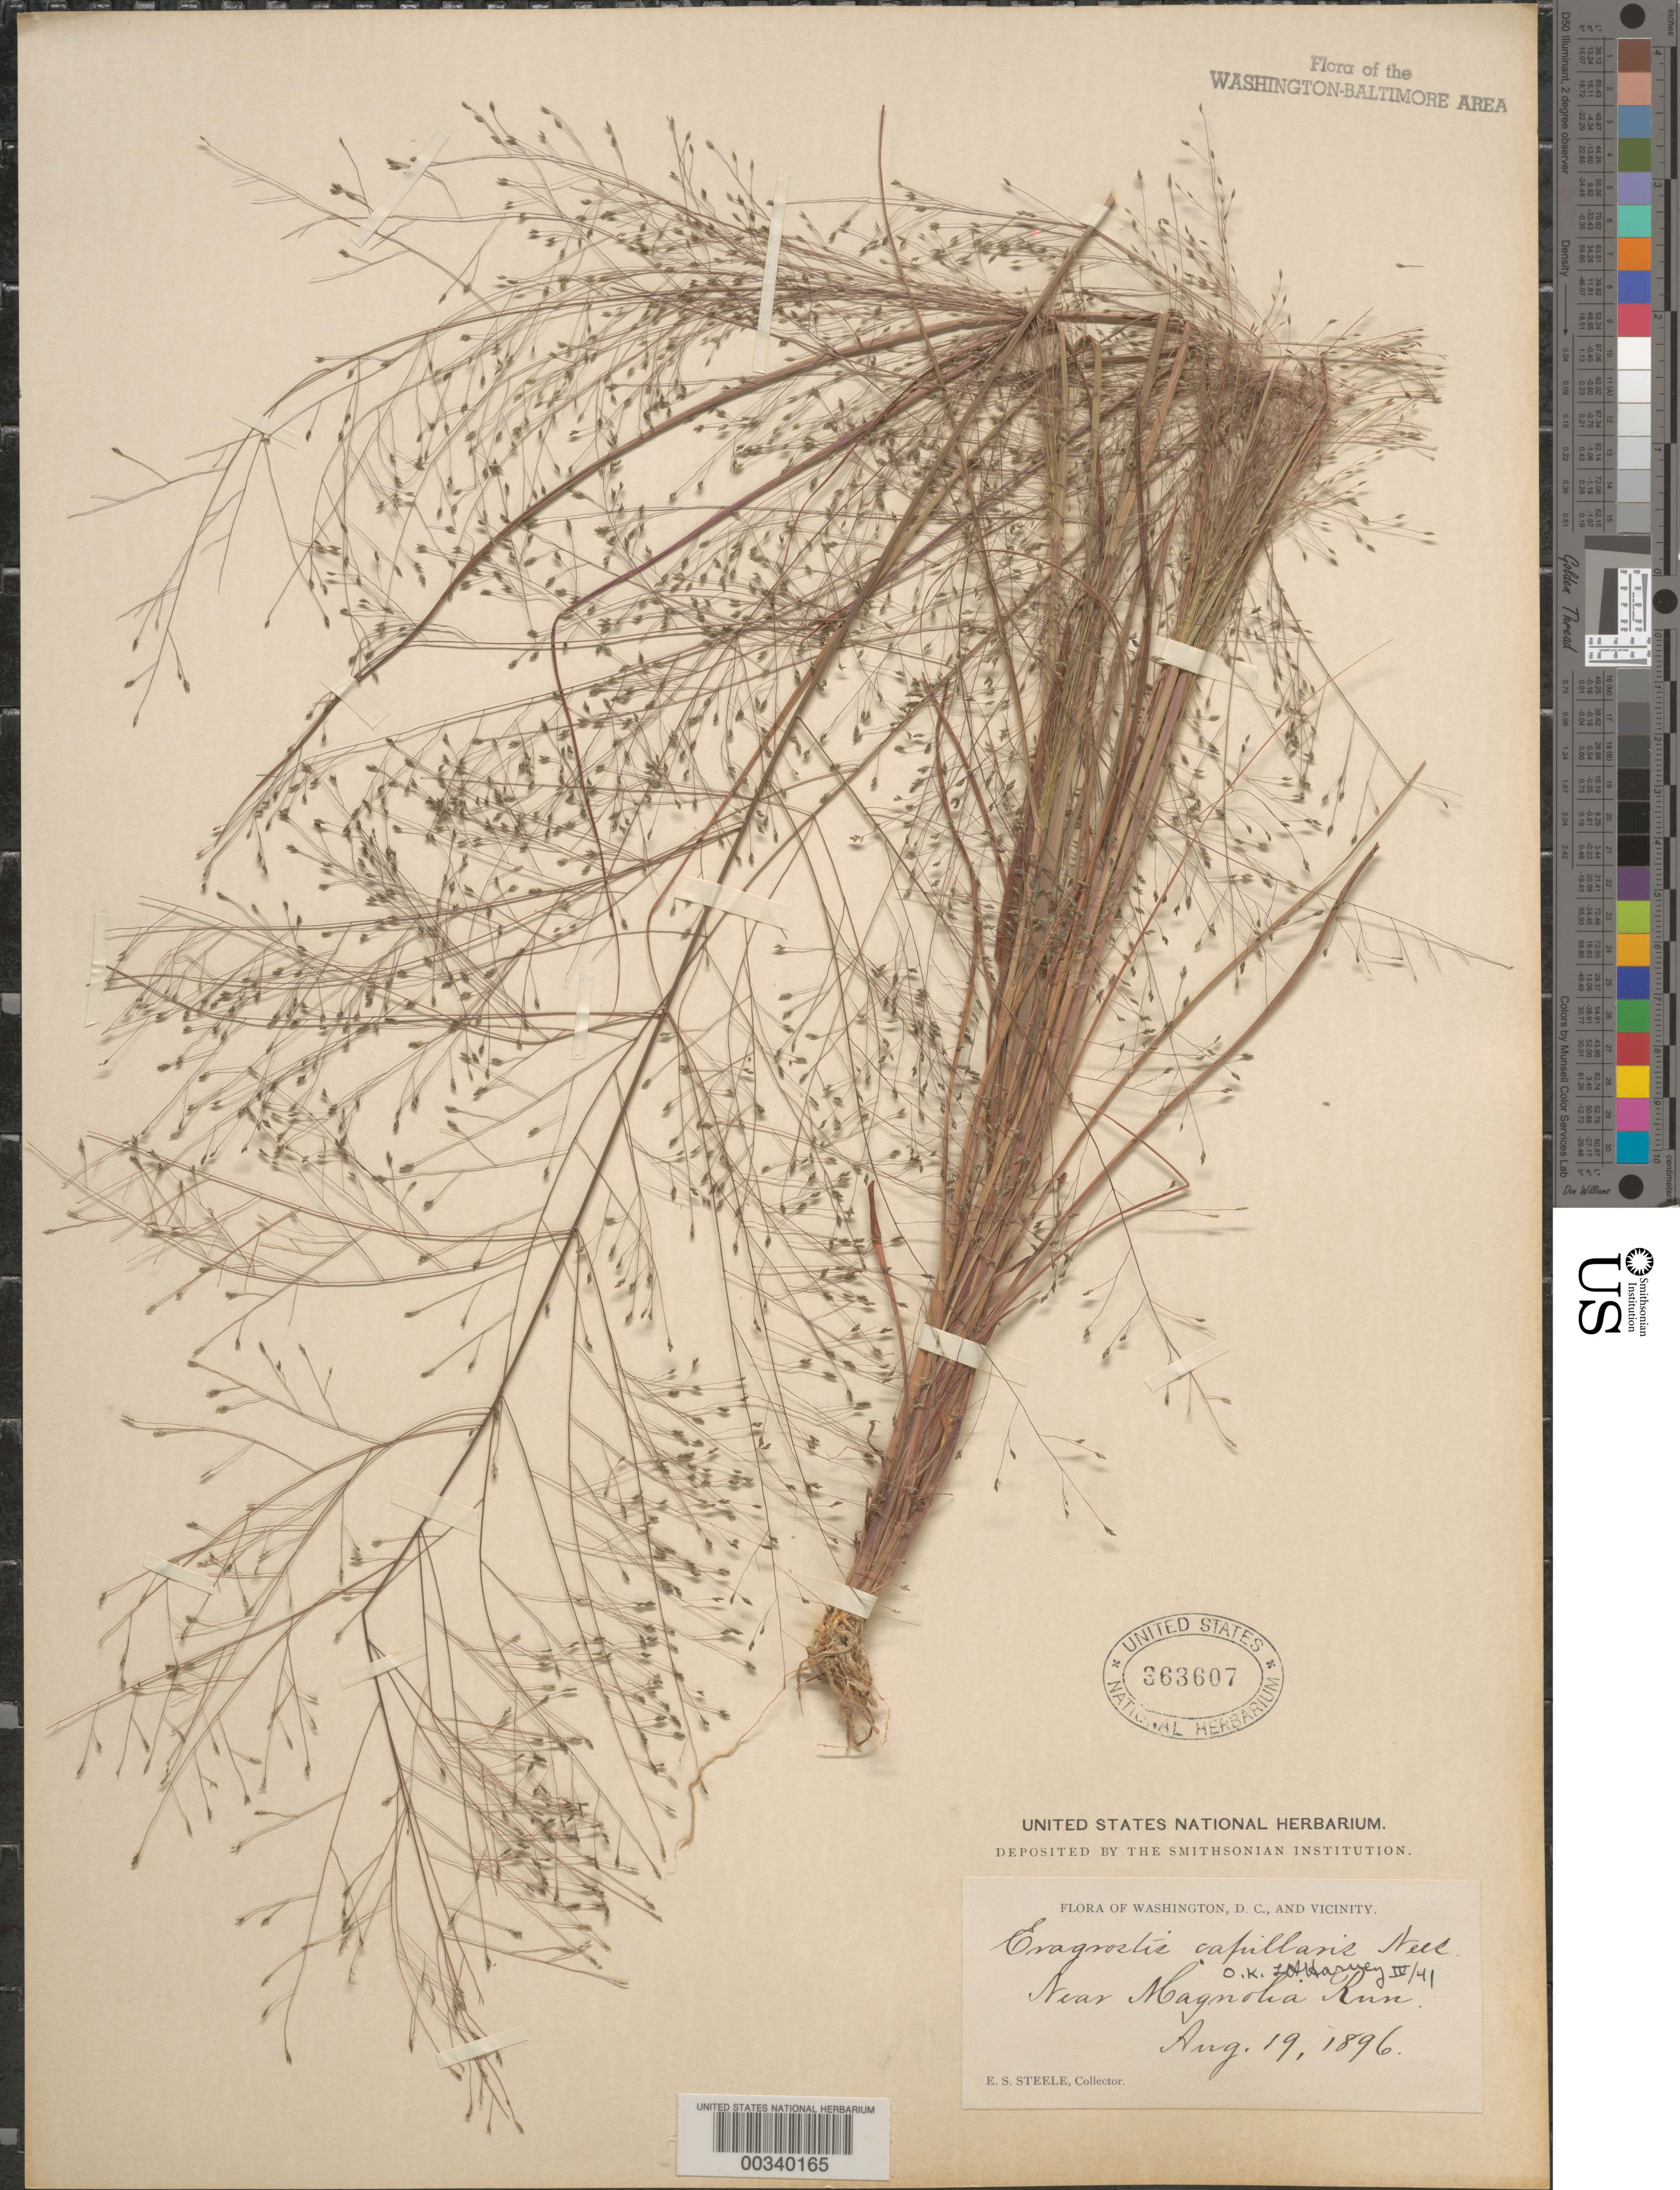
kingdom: Plantae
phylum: Tracheophyta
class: Liliopsida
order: Poales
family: Poaceae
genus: Eragrostis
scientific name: Eragrostis capillaris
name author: (L.) Nees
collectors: E. Steele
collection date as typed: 19 Aug 1896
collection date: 1896-08-19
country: United States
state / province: District of Columbia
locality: Near Magnolia Run Rock Creek Park and Vicinity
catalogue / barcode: US 363607